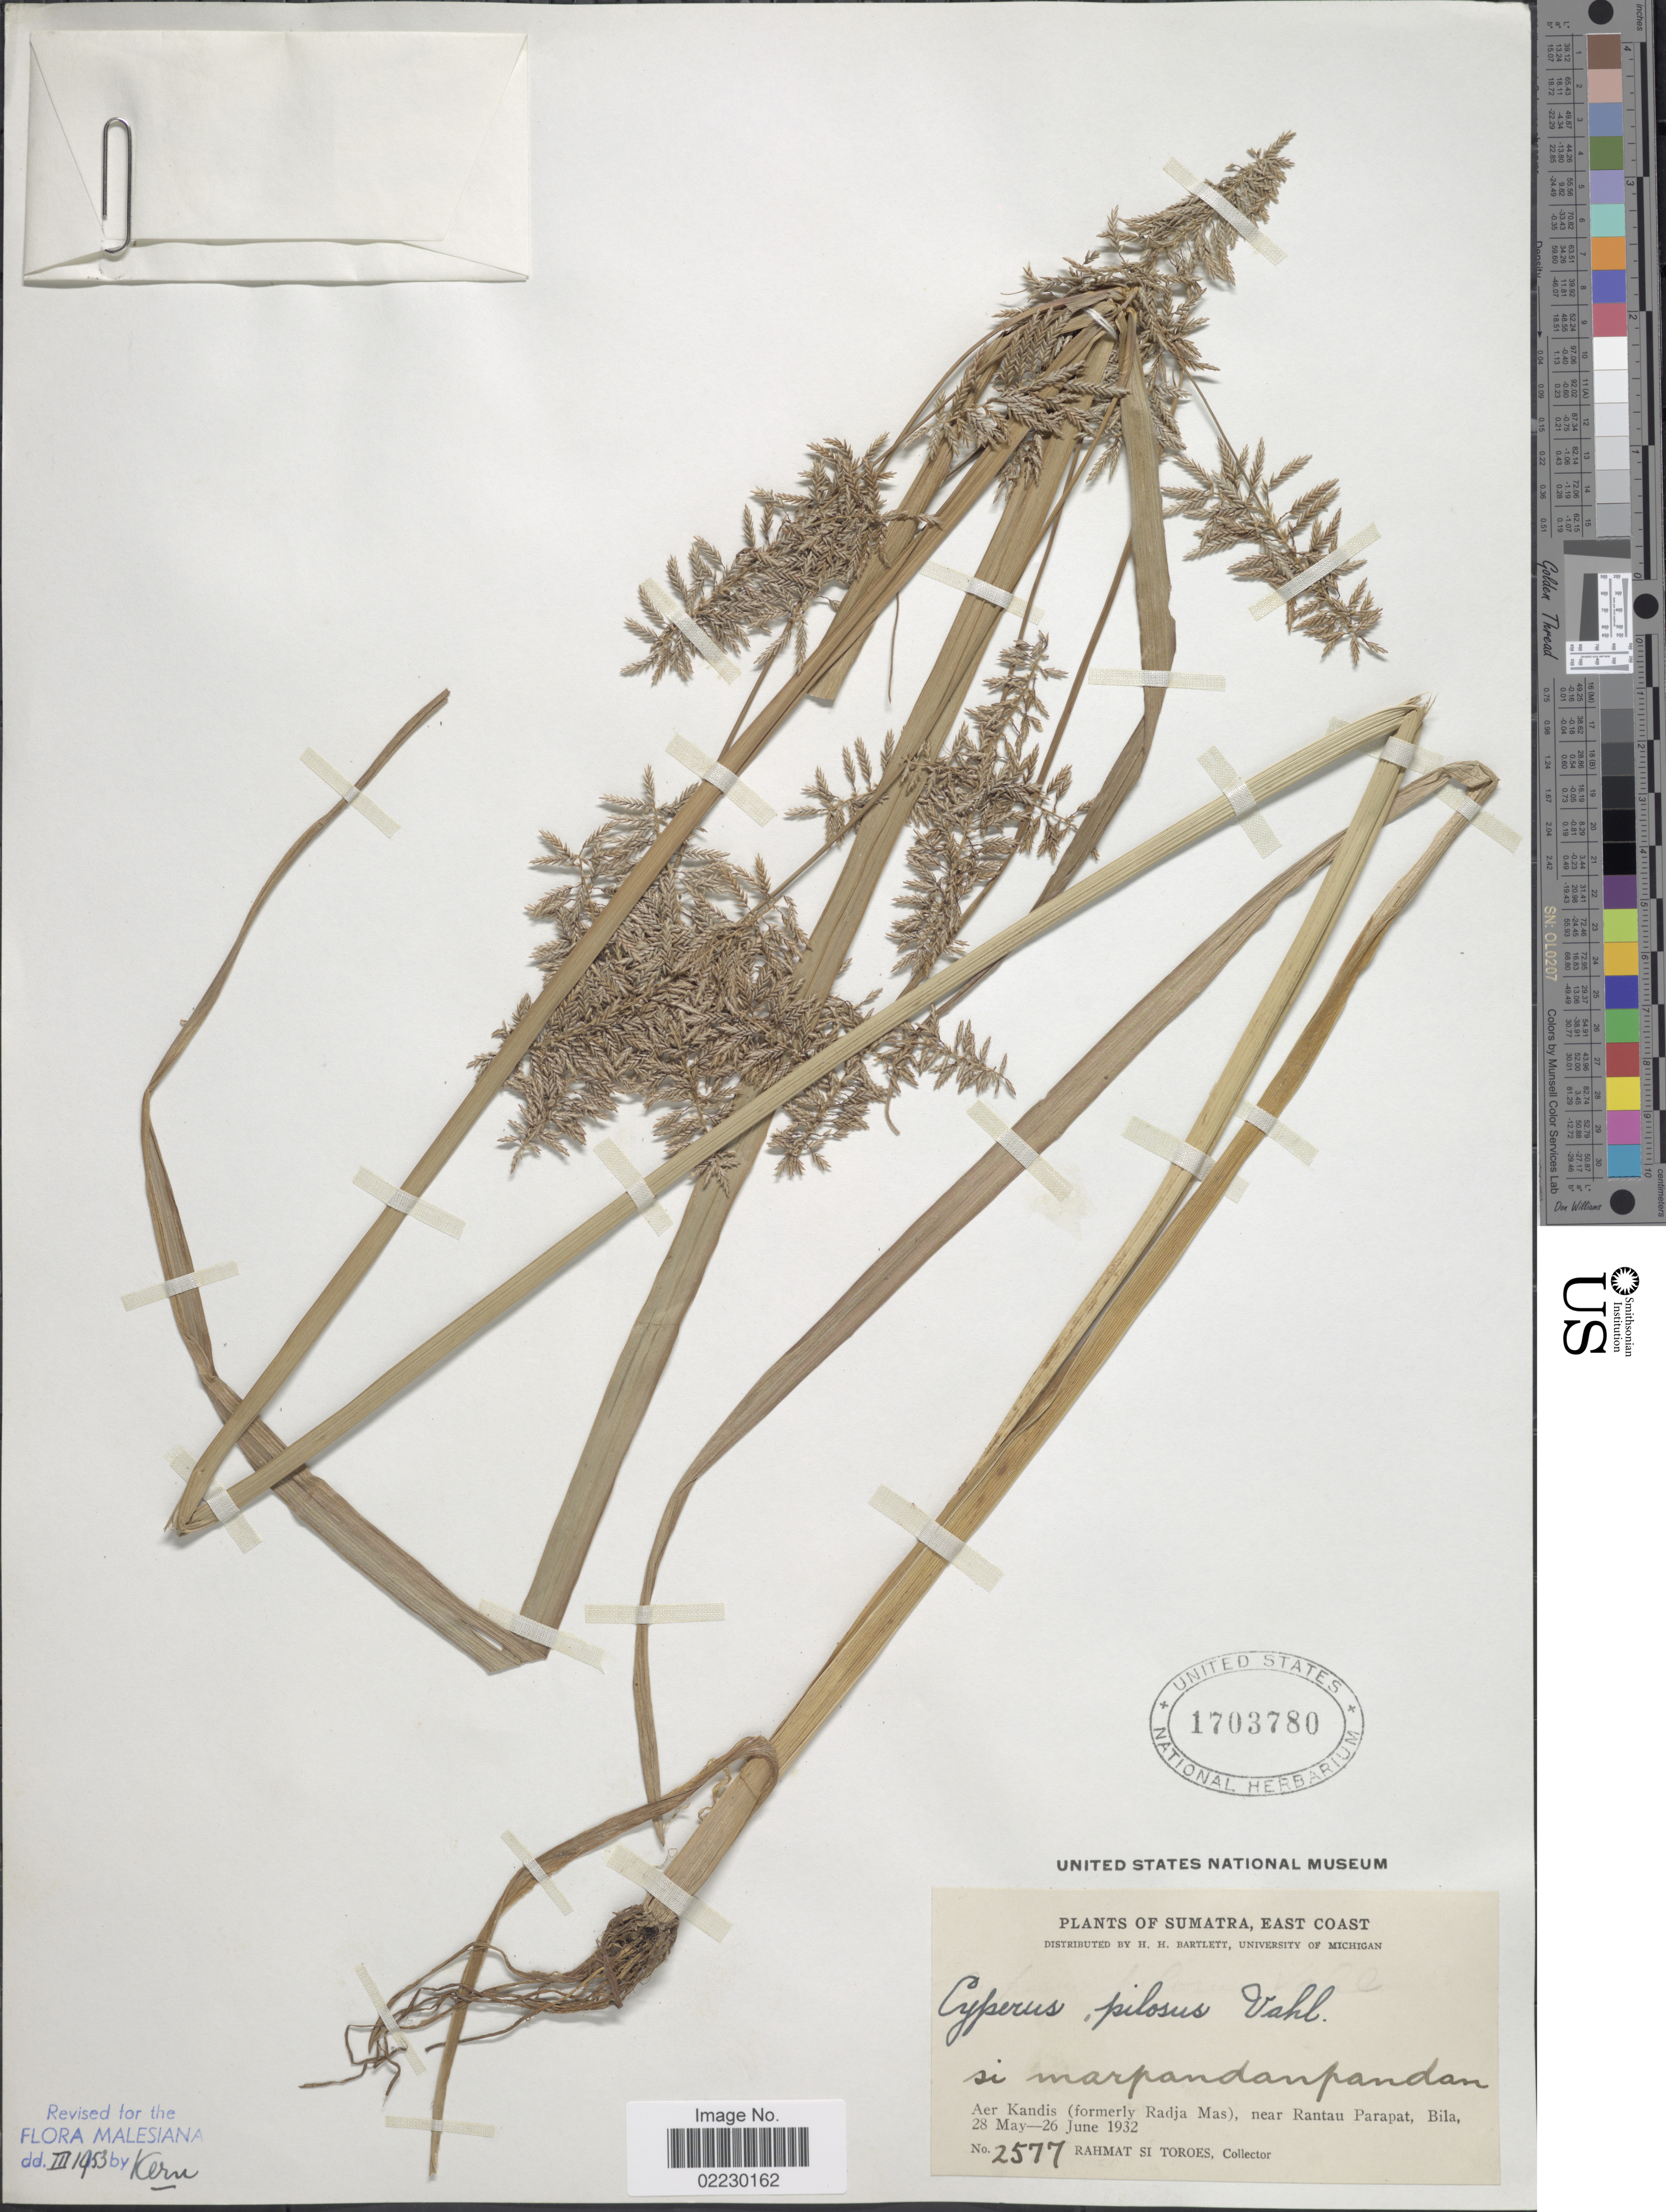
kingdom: Plantae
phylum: Tracheophyta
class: Liliopsida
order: Poales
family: Cyperaceae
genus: Cyperus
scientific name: Cyperus pilosus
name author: Vahl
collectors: Rahmat Si Boeea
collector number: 2577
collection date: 1932-05-28/1932-09-26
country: Indonesia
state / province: Sumatra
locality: East Coast, aer Kadis (formerly Radja Mass), near Rantai Parapat, Bila, si marpandanpan [unsure placement]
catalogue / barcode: US 1703780